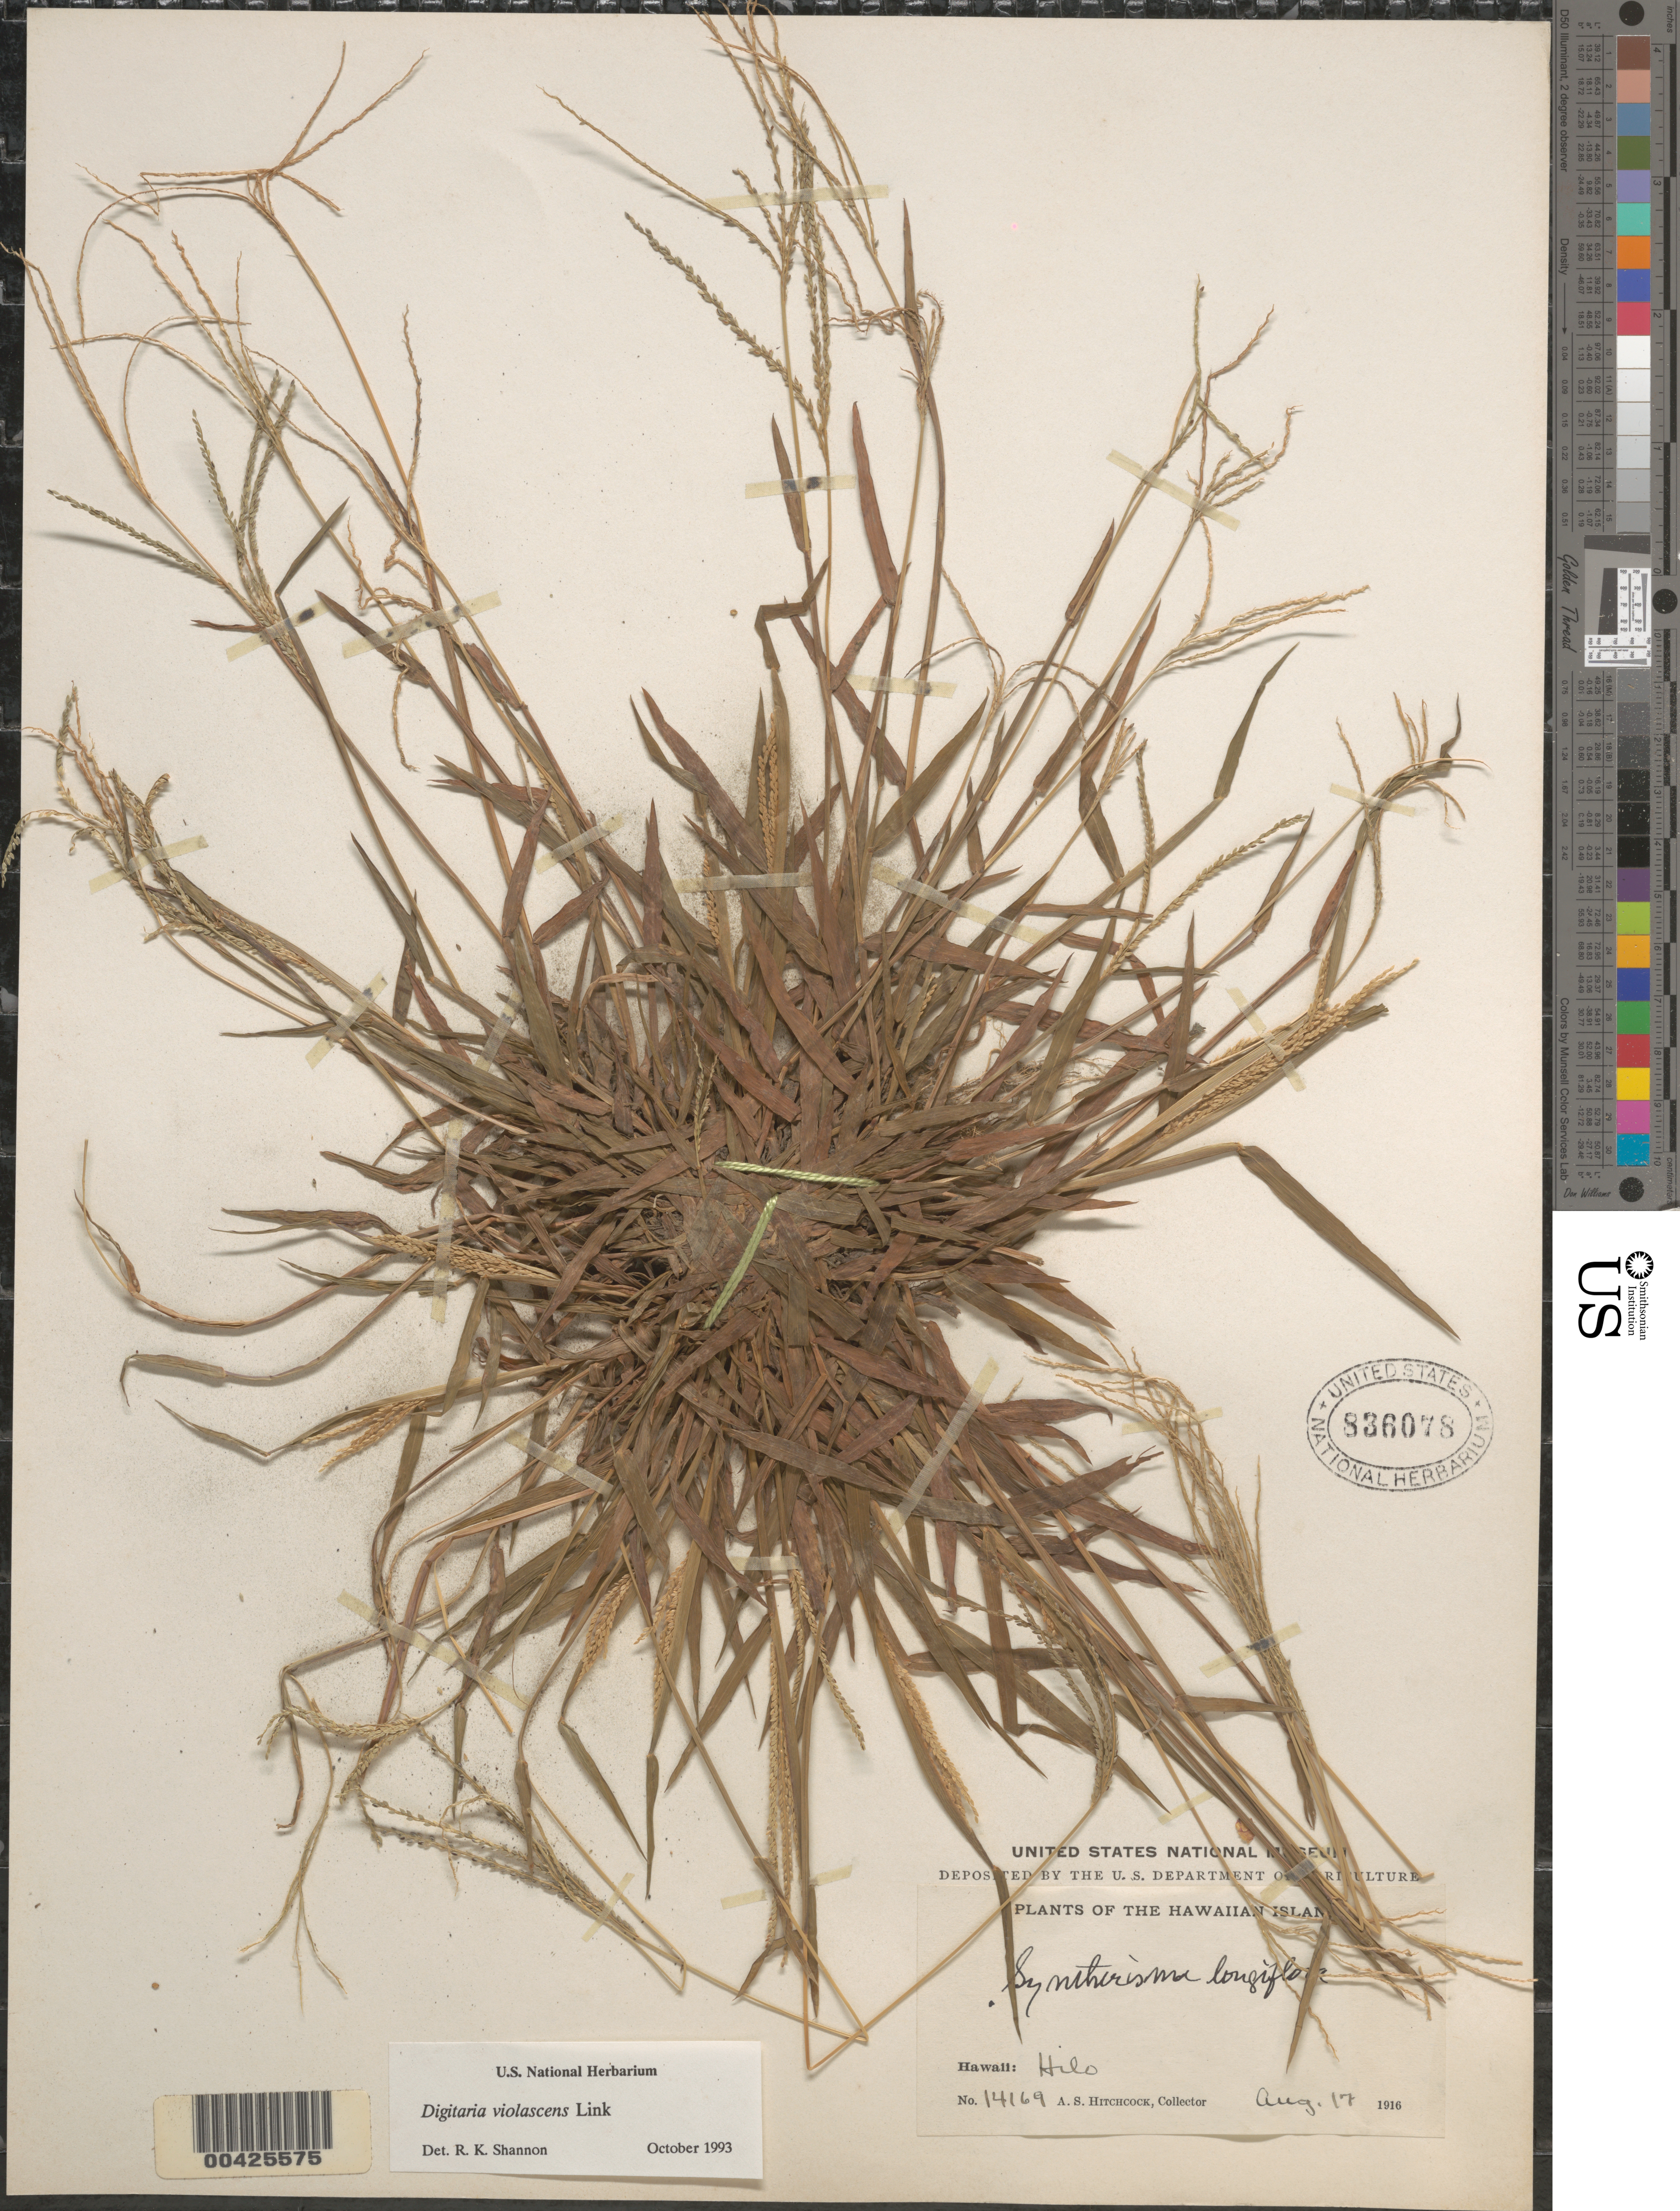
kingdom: Plantae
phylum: Tracheophyta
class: Liliopsida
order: Poales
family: Poaceae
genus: Digitaria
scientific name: Digitaria violascens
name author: Link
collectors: A. S. Hitchcock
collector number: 14169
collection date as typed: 17 Aug 1916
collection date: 1916-08-17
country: United States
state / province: Hawaii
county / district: Hawaii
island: Hawaii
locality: Hilo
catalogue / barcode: US 836078